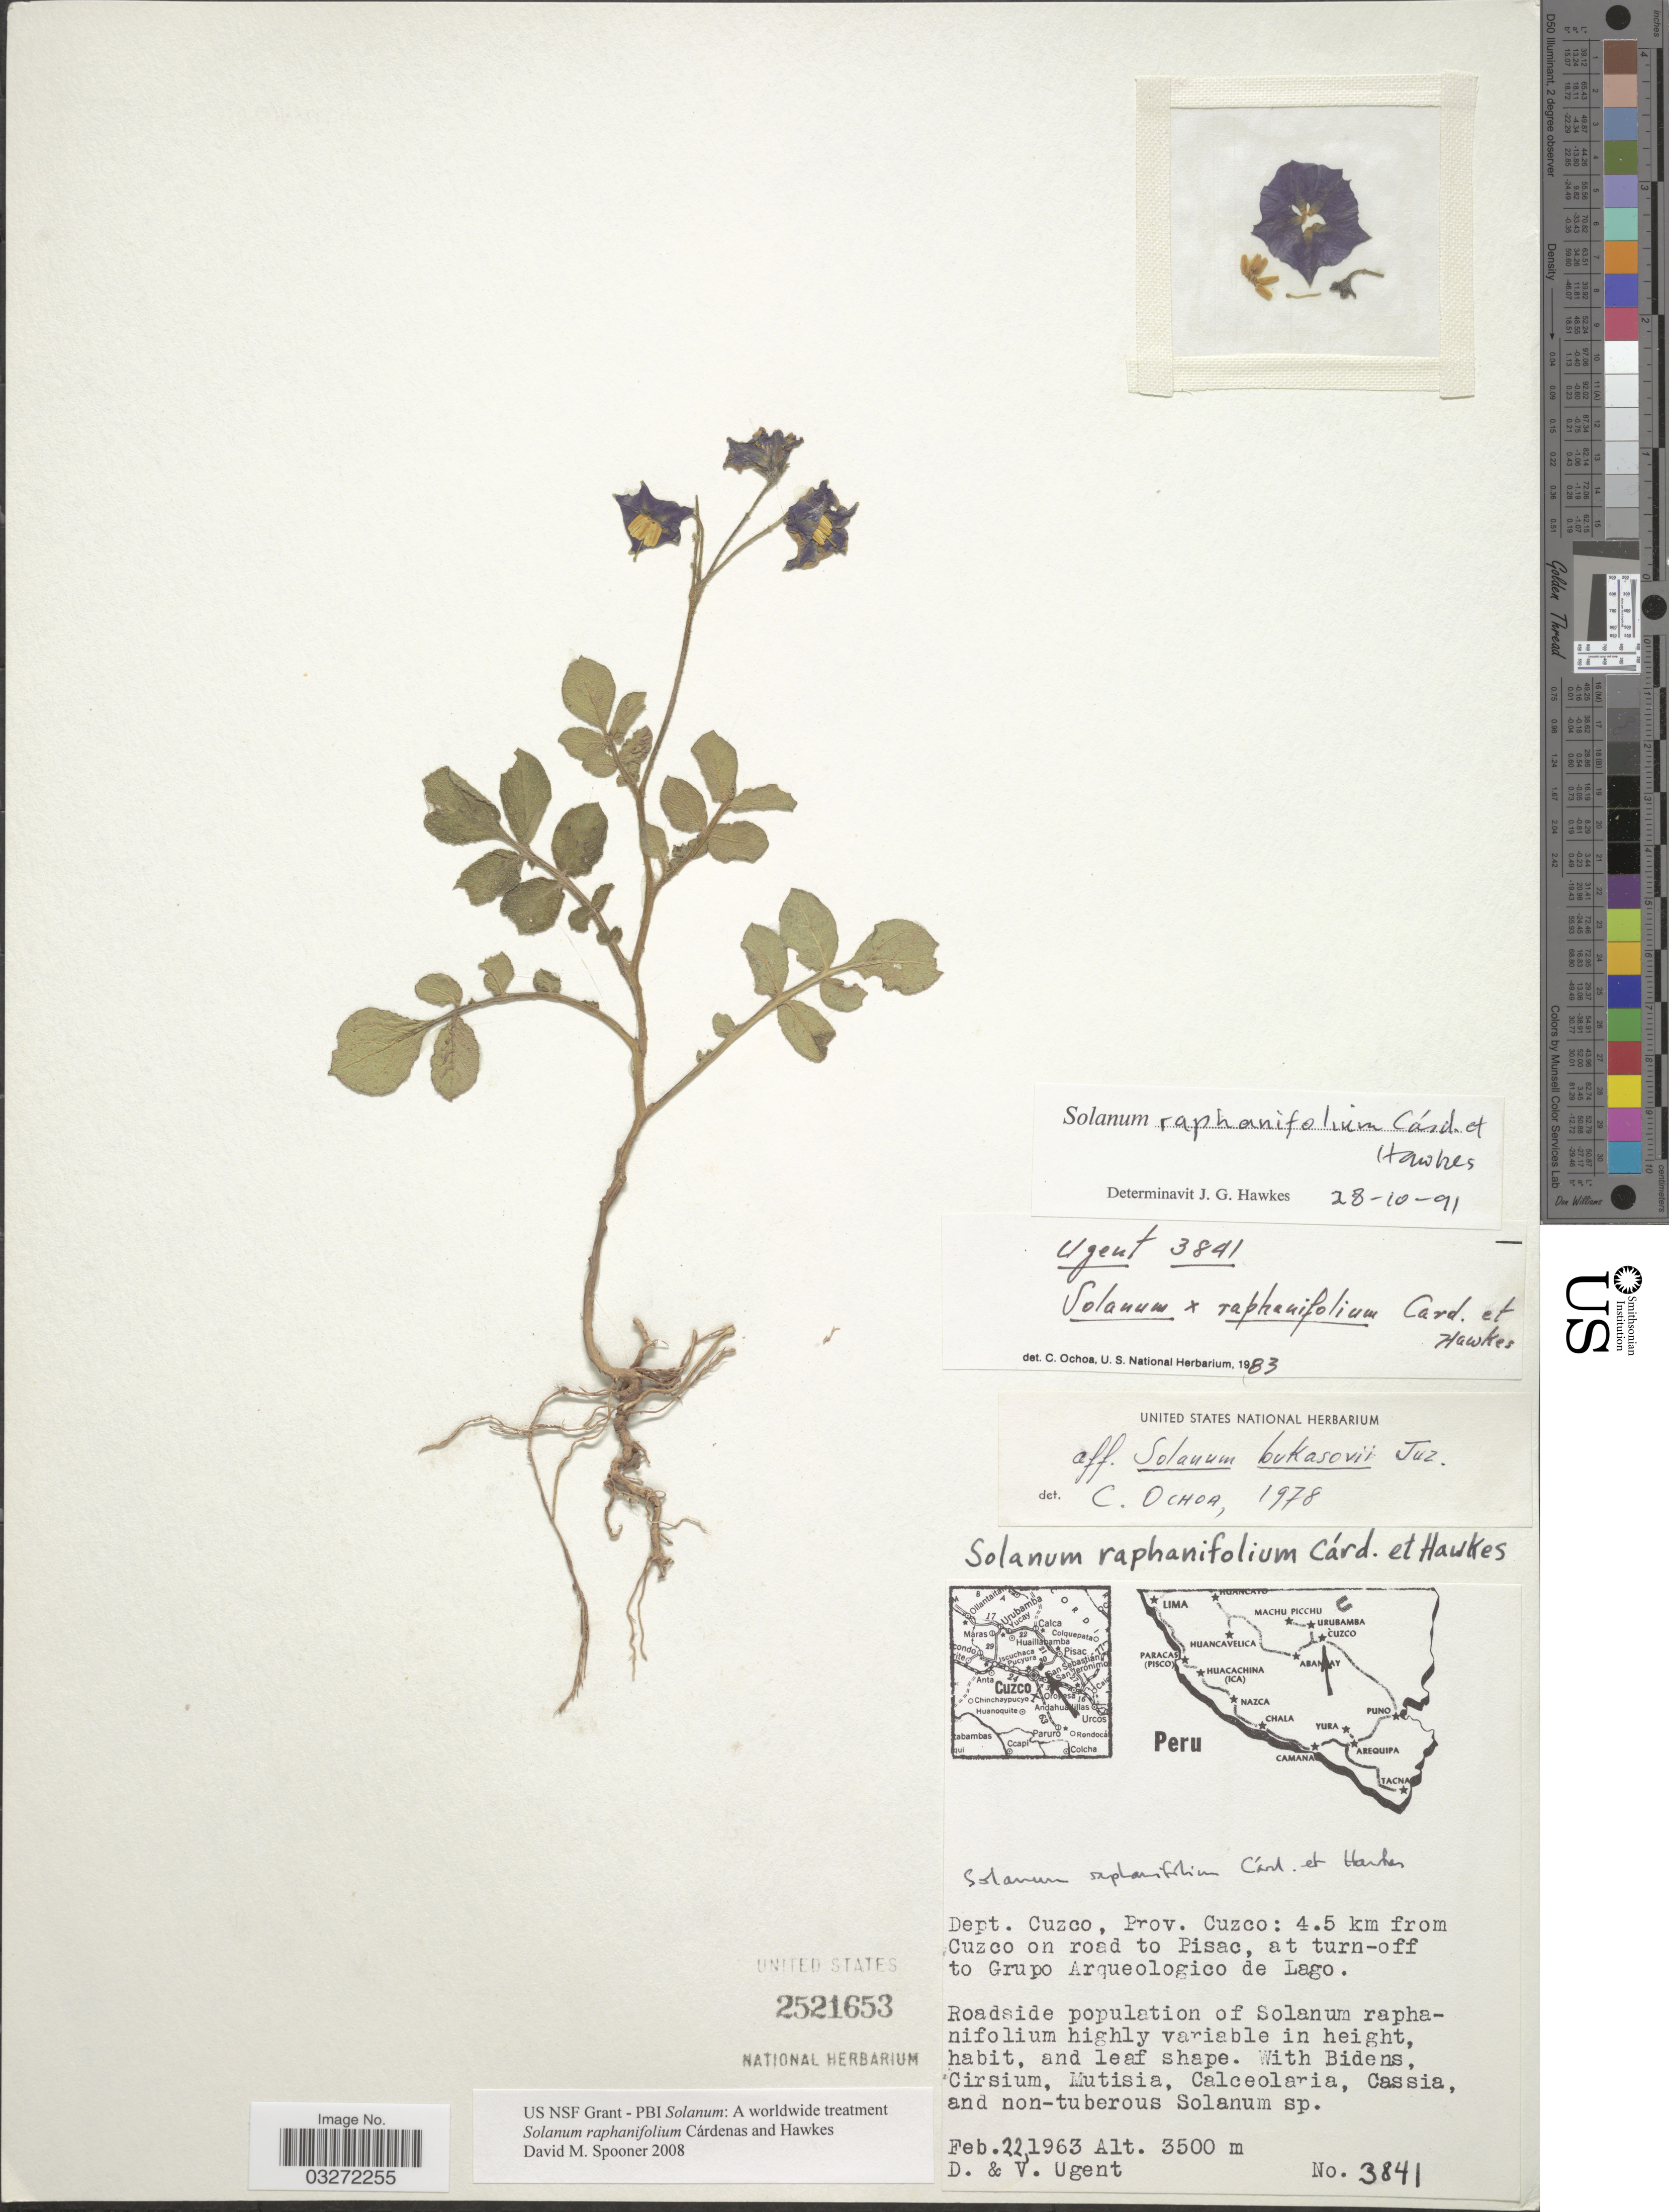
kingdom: Plantae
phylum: Tracheophyta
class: Magnoliopsida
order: Solanales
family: Solanaceae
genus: Solanum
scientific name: Solanum raphanifolium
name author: Cárdenas & Hawkes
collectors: D. Ugent & V. Ugent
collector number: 3841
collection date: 1963-02-22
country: Peru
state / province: Cusco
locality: Dept. Cuzco, Prov. Cuzco: 4.5 km from Cuzco on road to Pisac, at turn-off to Grupo Arqueologico de Lago.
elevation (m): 3500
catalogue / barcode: US 2521653